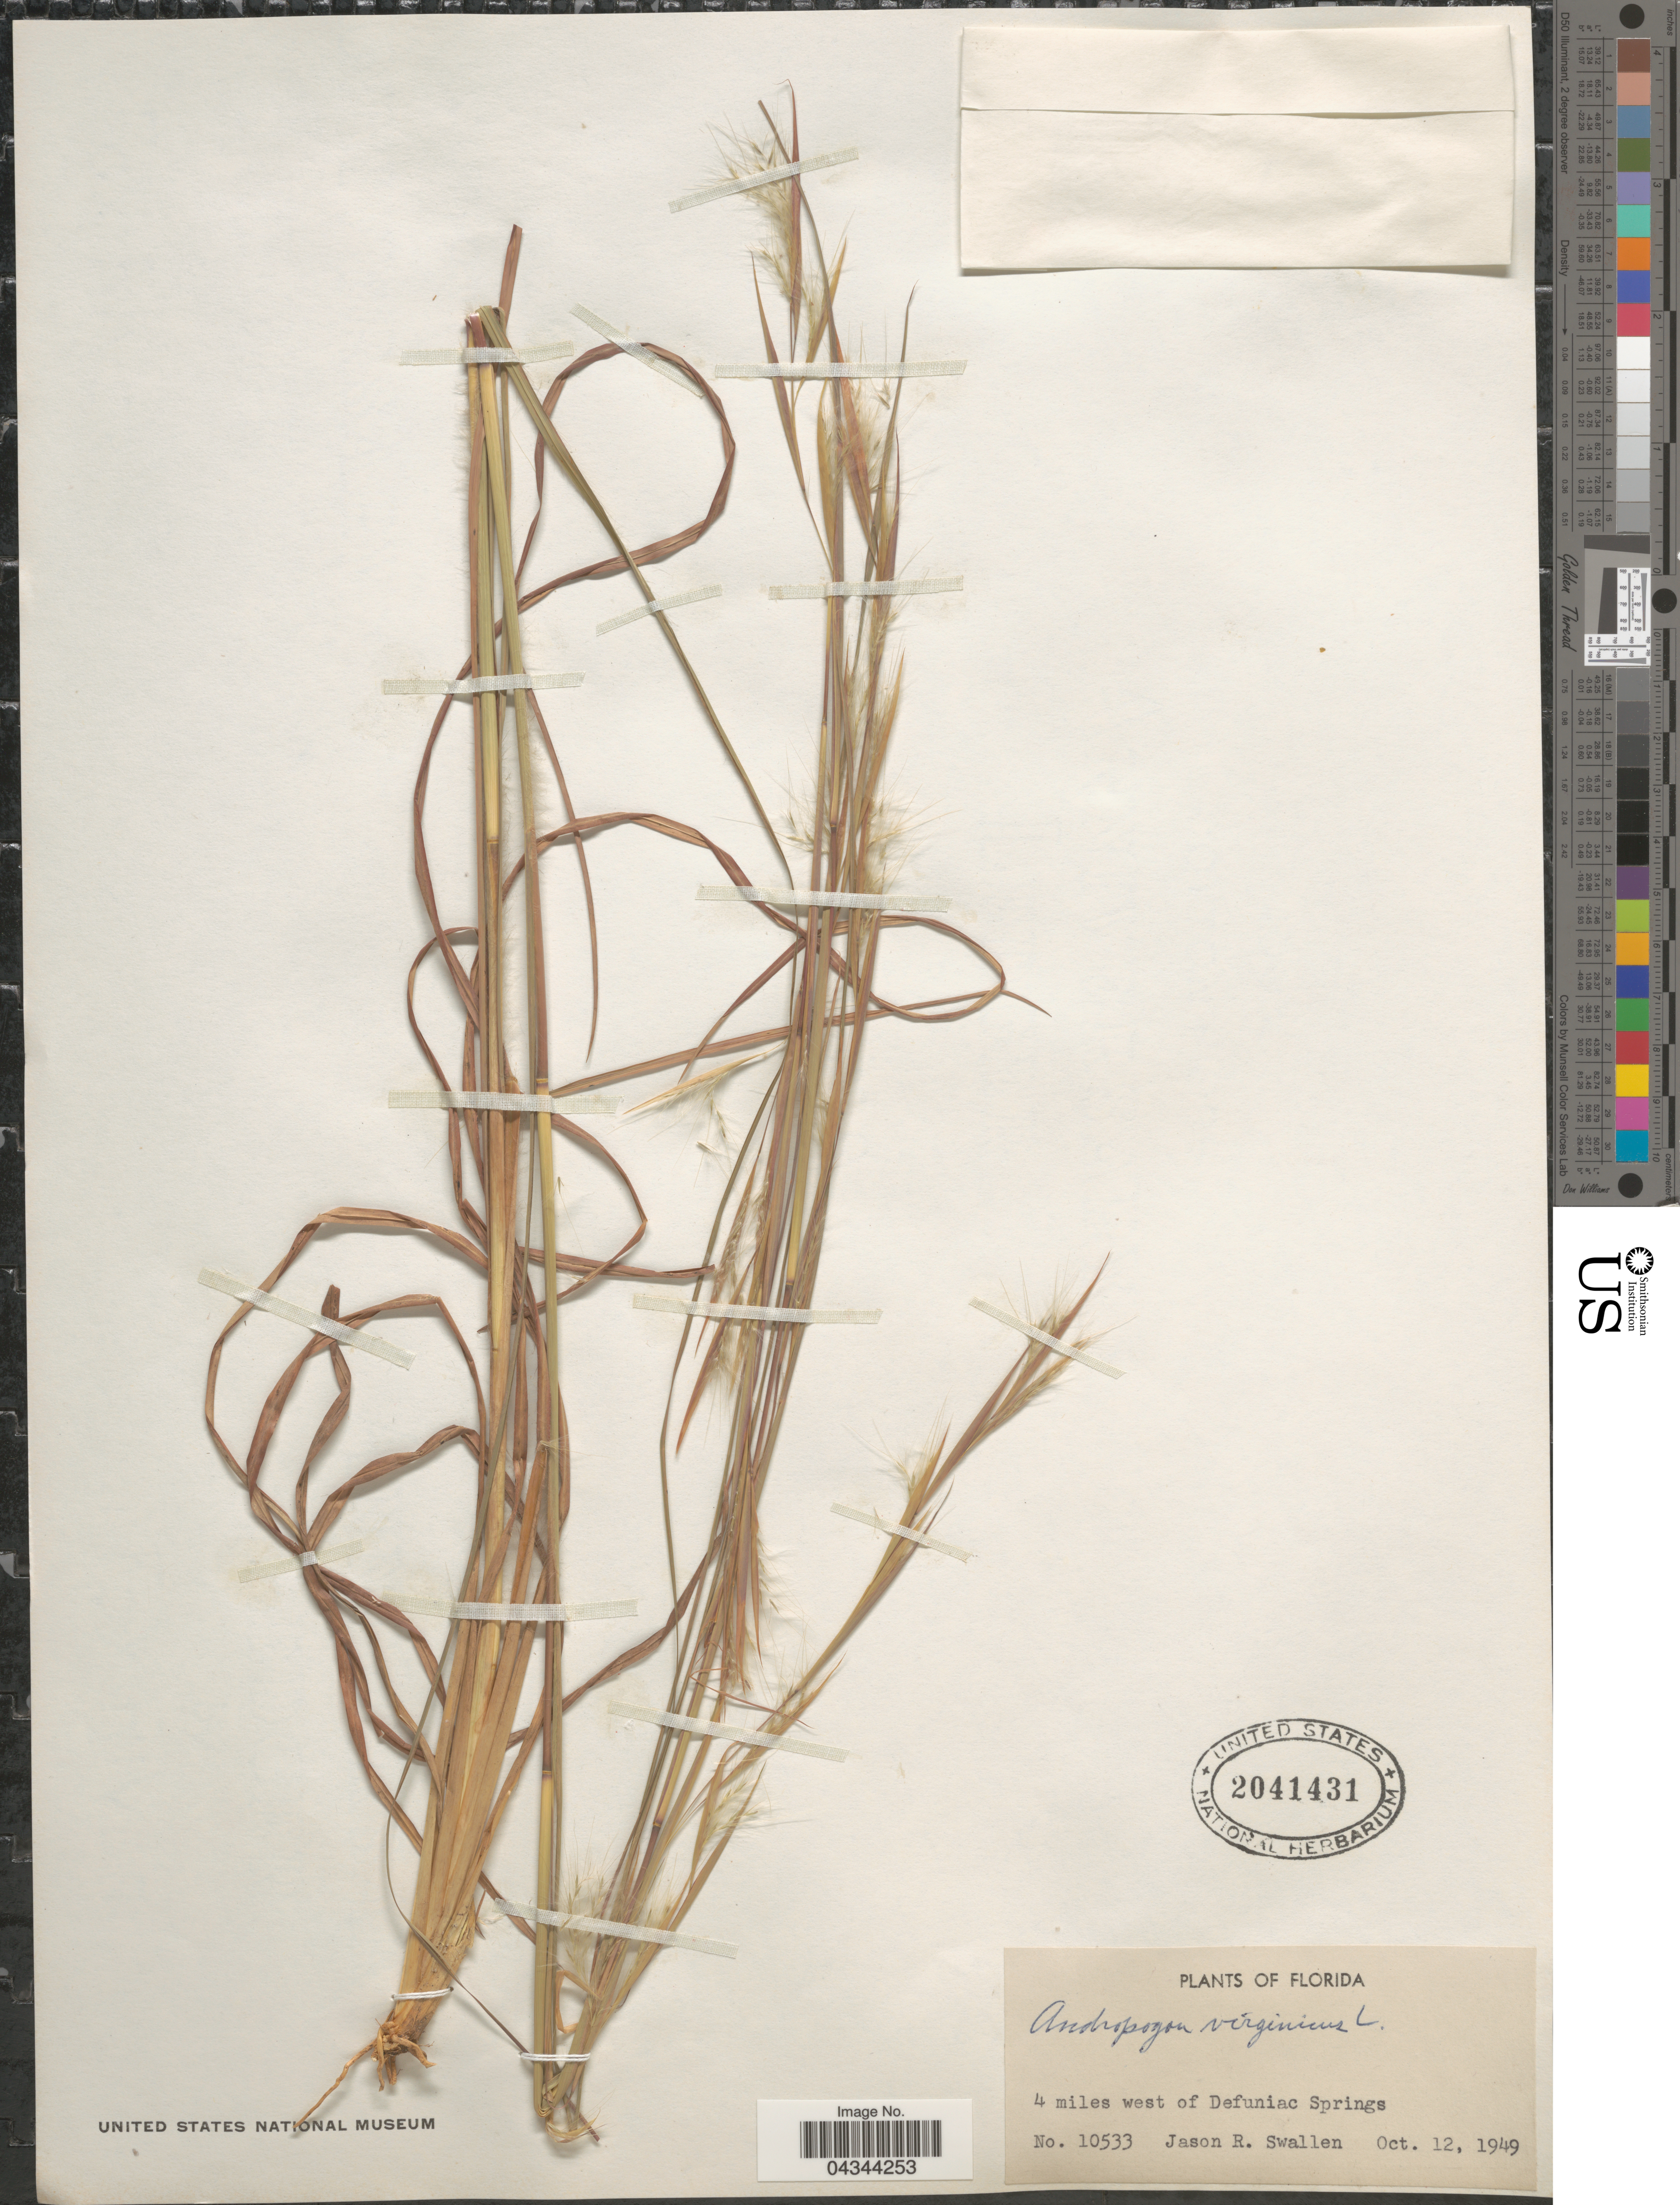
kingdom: Plantae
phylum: Tracheophyta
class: Liliopsida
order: Poales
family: Poaceae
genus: Andropogon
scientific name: Andropogon virginicus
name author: L.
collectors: J. R. Swallen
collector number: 10533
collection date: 1949-10-12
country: United States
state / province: Florida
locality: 4 miles west of Defuniac Springs.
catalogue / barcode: US 2041431